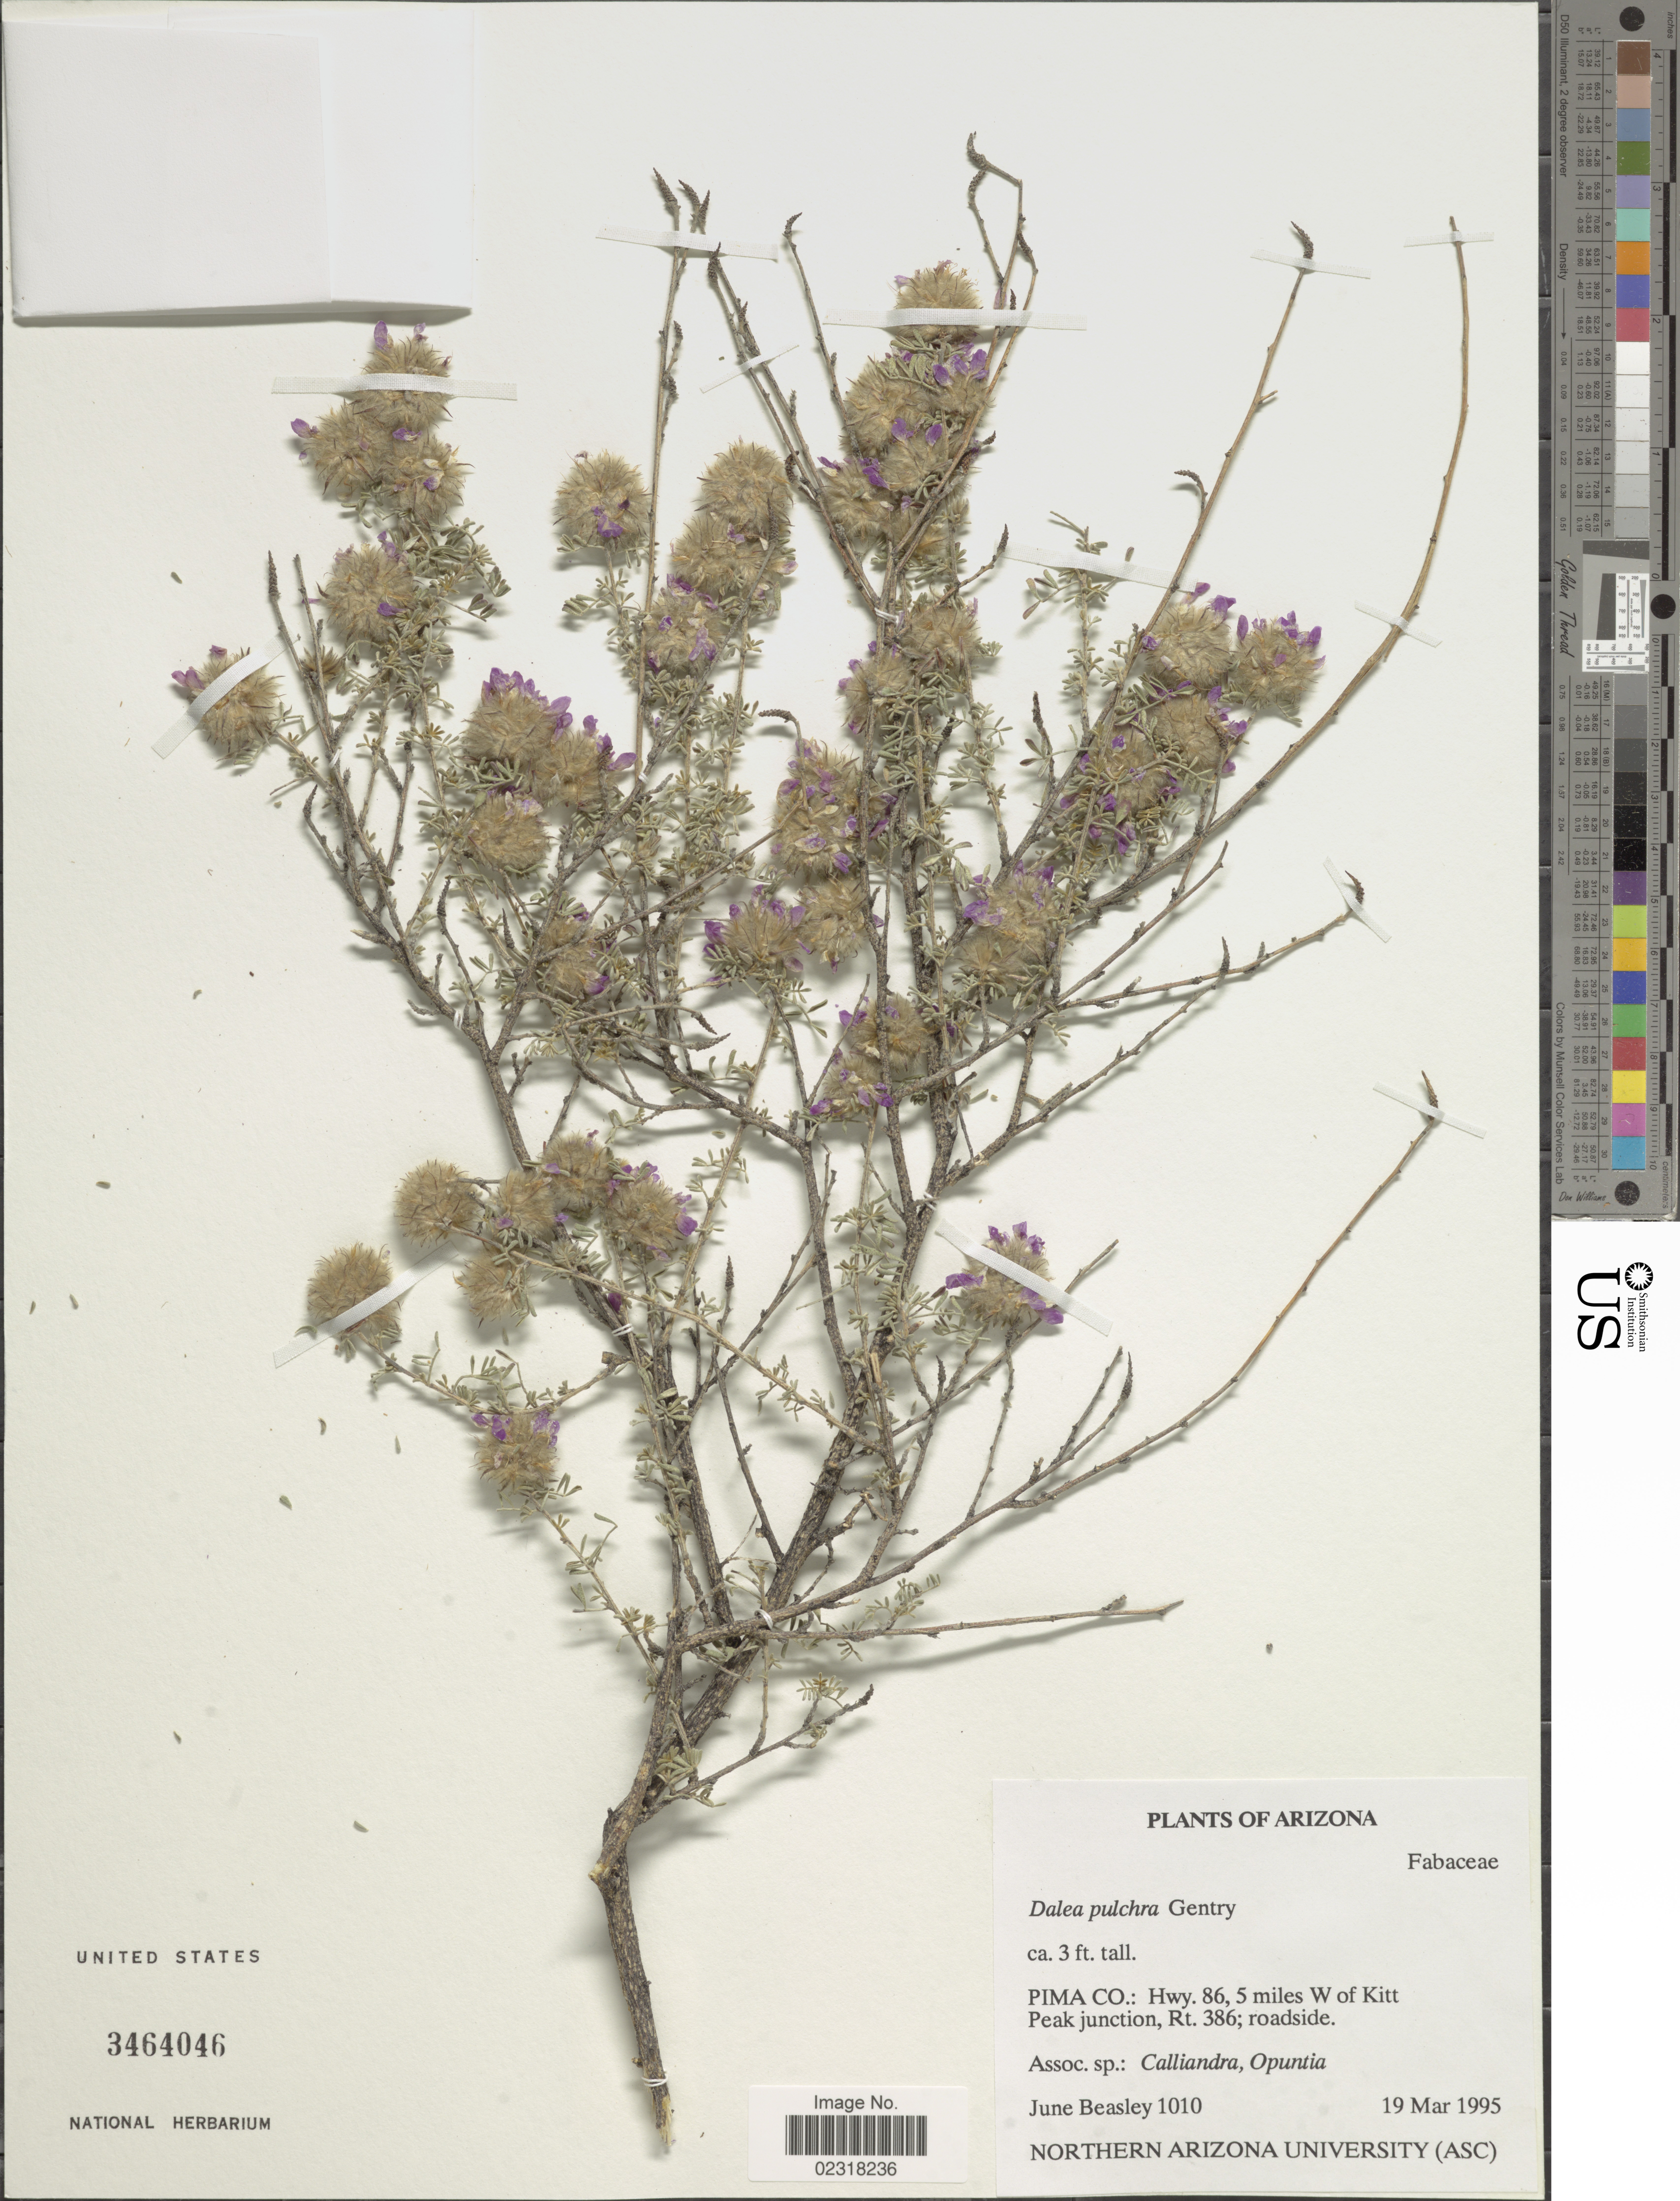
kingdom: Plantae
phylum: Tracheophyta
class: Magnoliopsida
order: Fabales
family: Fabaceae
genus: Dalea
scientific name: Dalea pulchra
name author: Gentry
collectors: J. Beasley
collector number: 1010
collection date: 1995-03-19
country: United States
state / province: Arizona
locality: Pima Co: Hwy. 86.5 miles W of Kitt Peak junction, Rt 386; roadside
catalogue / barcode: US 3464046